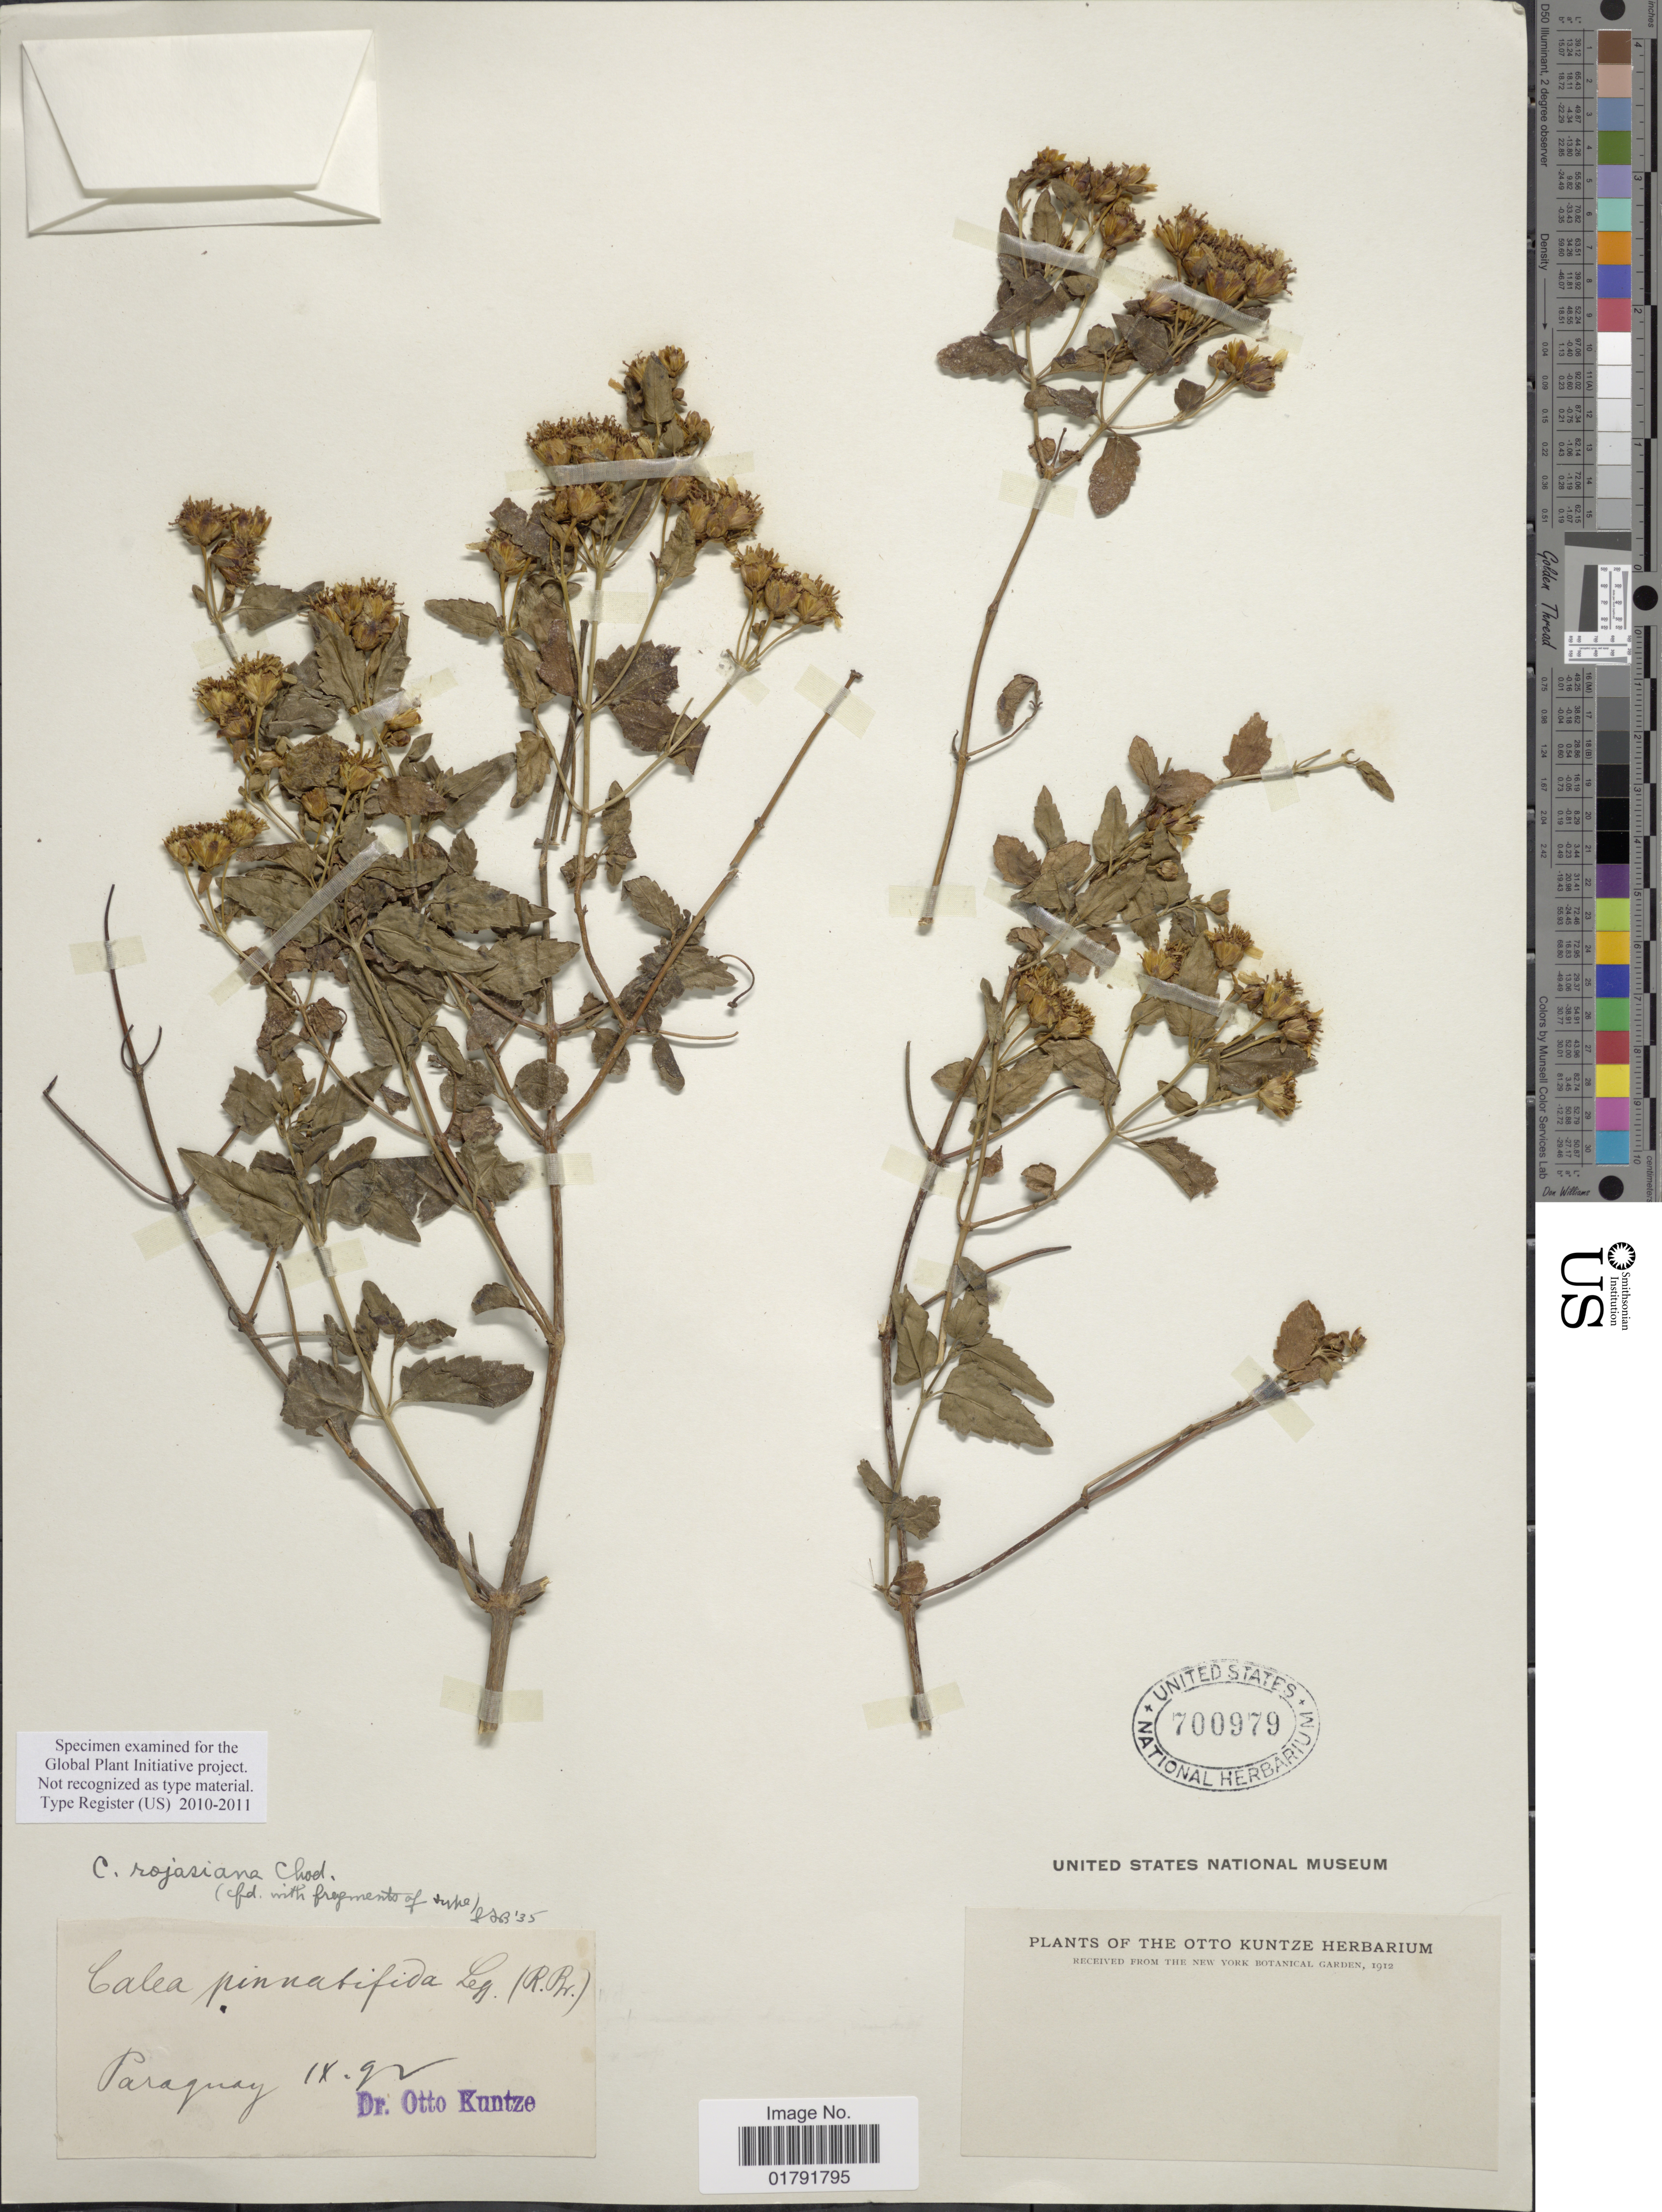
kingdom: Plantae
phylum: Tracheophyta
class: Magnoliopsida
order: Asterales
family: Asteraceae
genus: Calea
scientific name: Calea clematidea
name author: Baker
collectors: C.E.O. Kuntze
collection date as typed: Transcribed d/m/y: /9/92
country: Paraguay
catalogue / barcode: US 700979